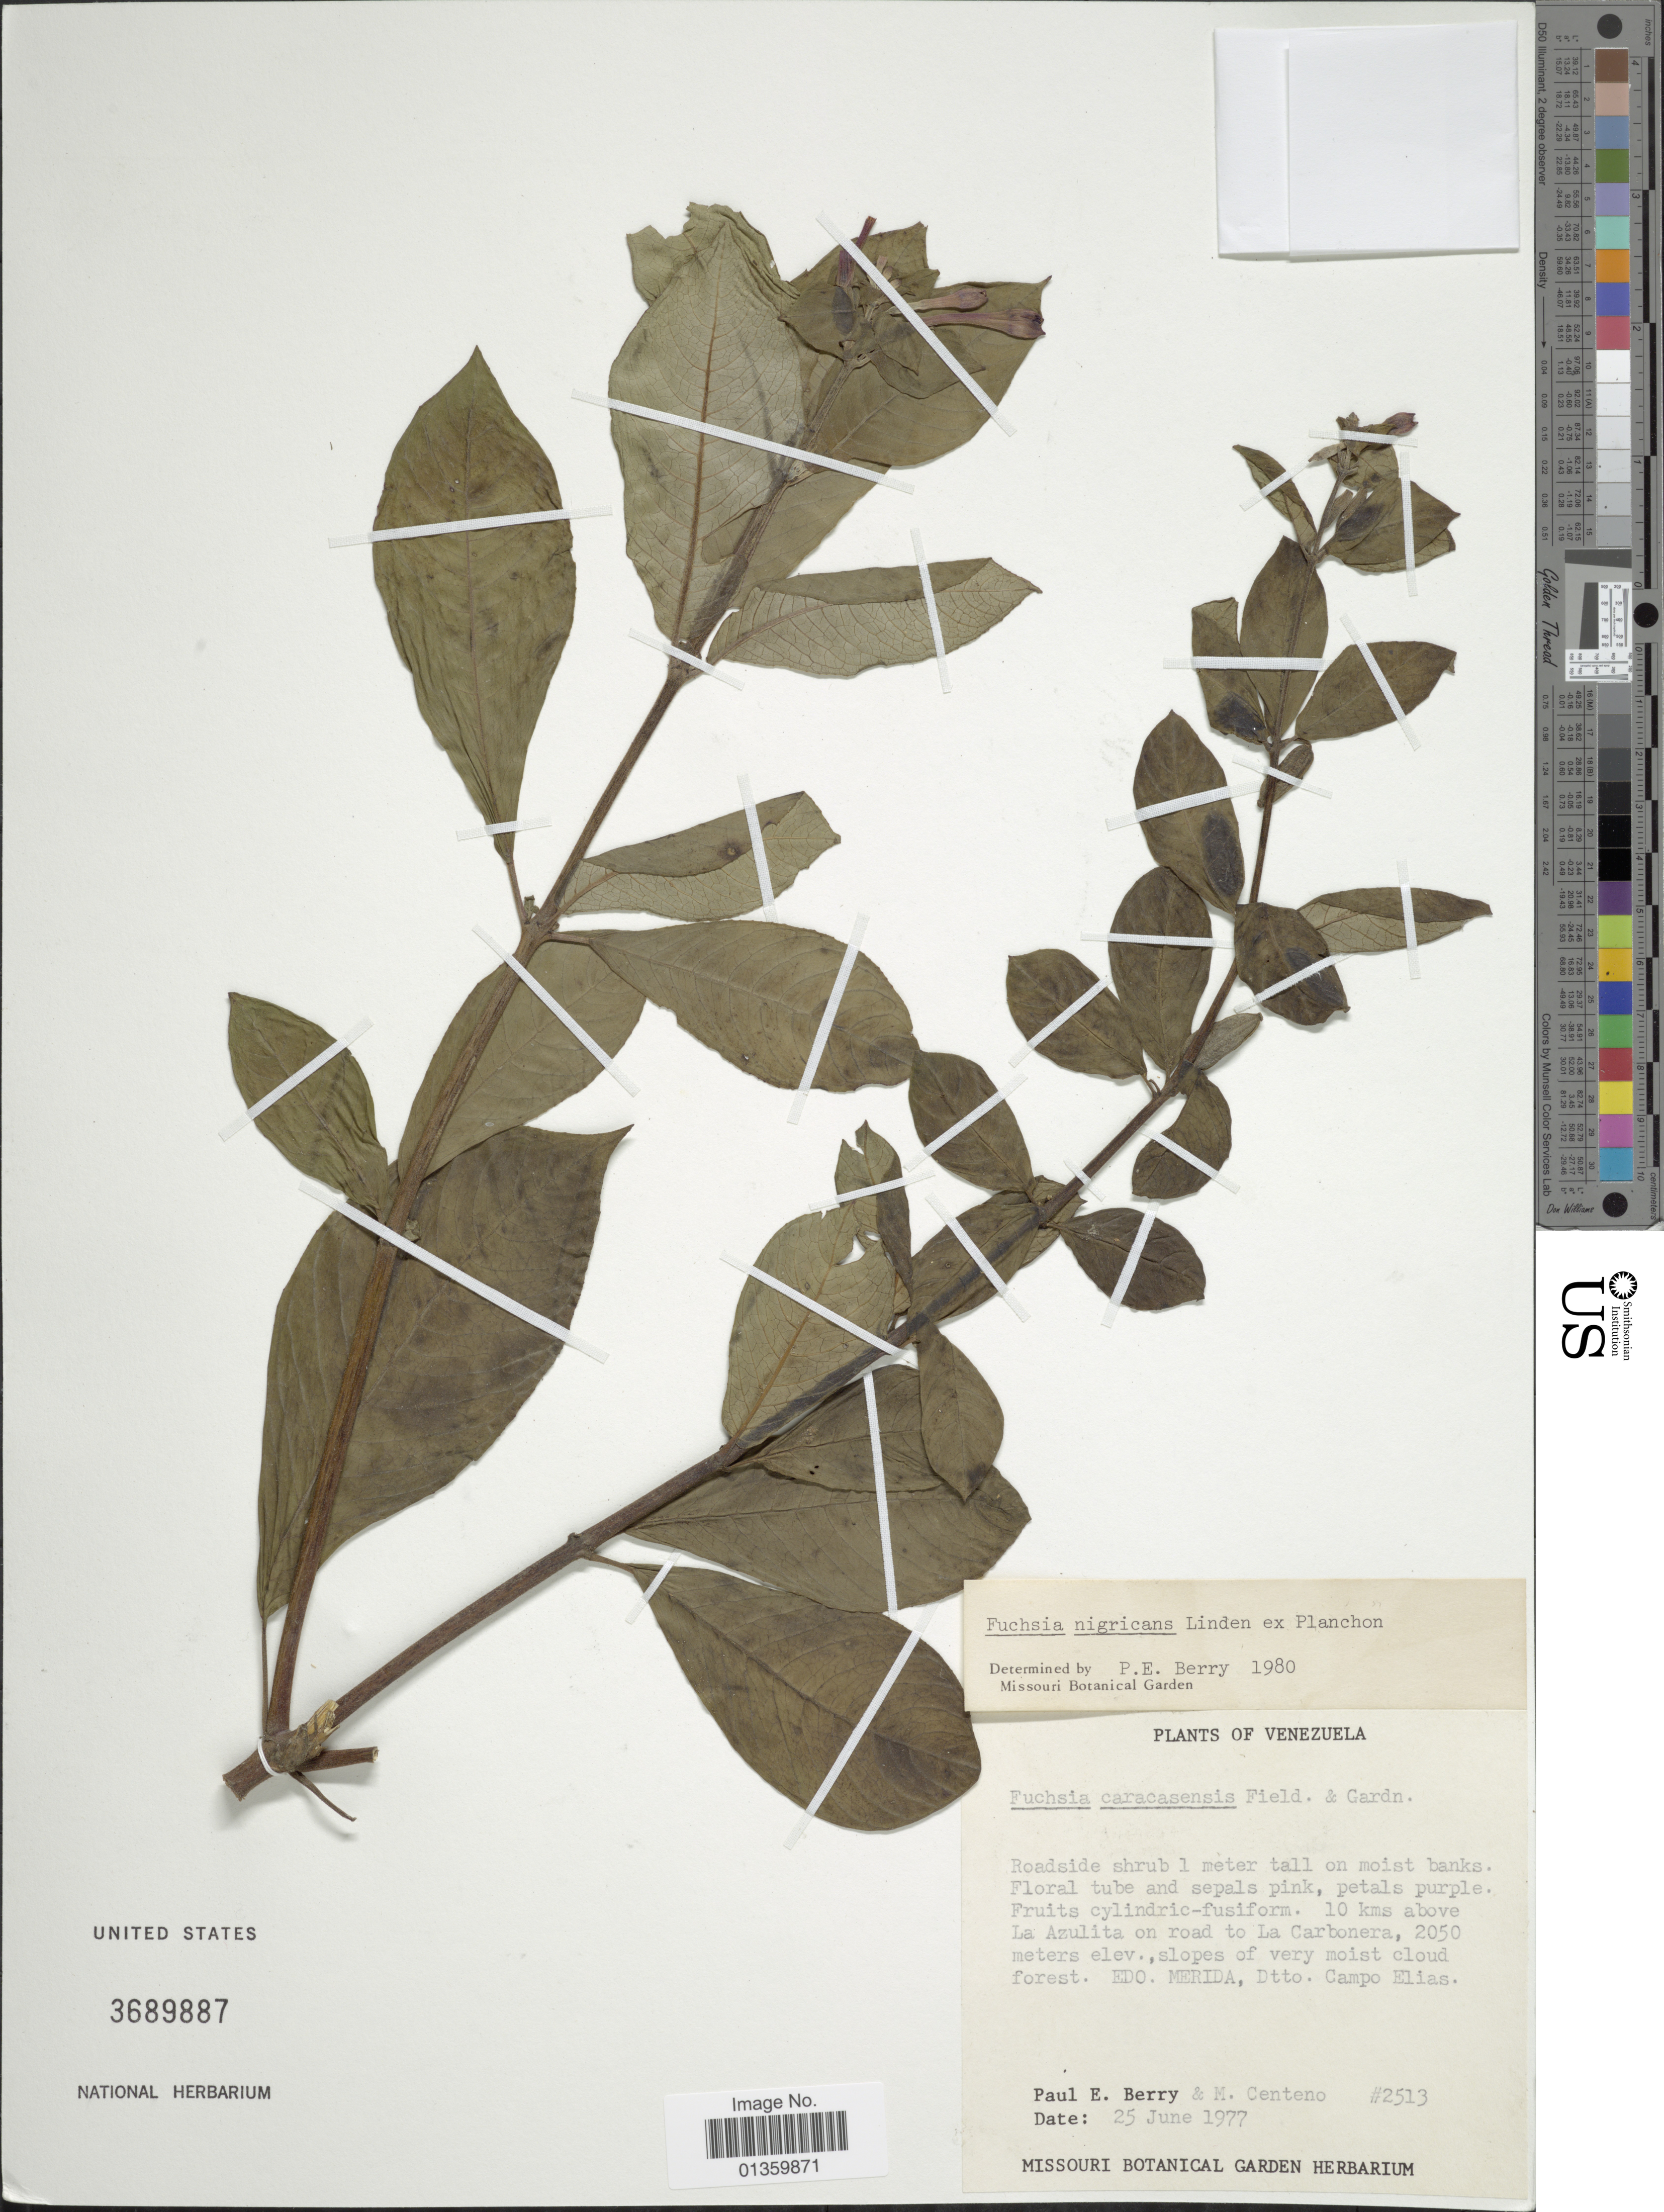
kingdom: Plantae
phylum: Tracheophyta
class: Magnoliopsida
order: Myrtales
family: Onagraceae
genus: Fuchsia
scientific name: Fuchsia nigricans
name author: Linden ex Planch.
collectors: P. E. Berry & M. Centeno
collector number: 2513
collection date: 1977-06-25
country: Venezuela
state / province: Mérida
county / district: Campo Elías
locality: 10 kms above La Azulita on road to La Carbonera, Dtto. Campo Elias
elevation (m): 2050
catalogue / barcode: US 3689887